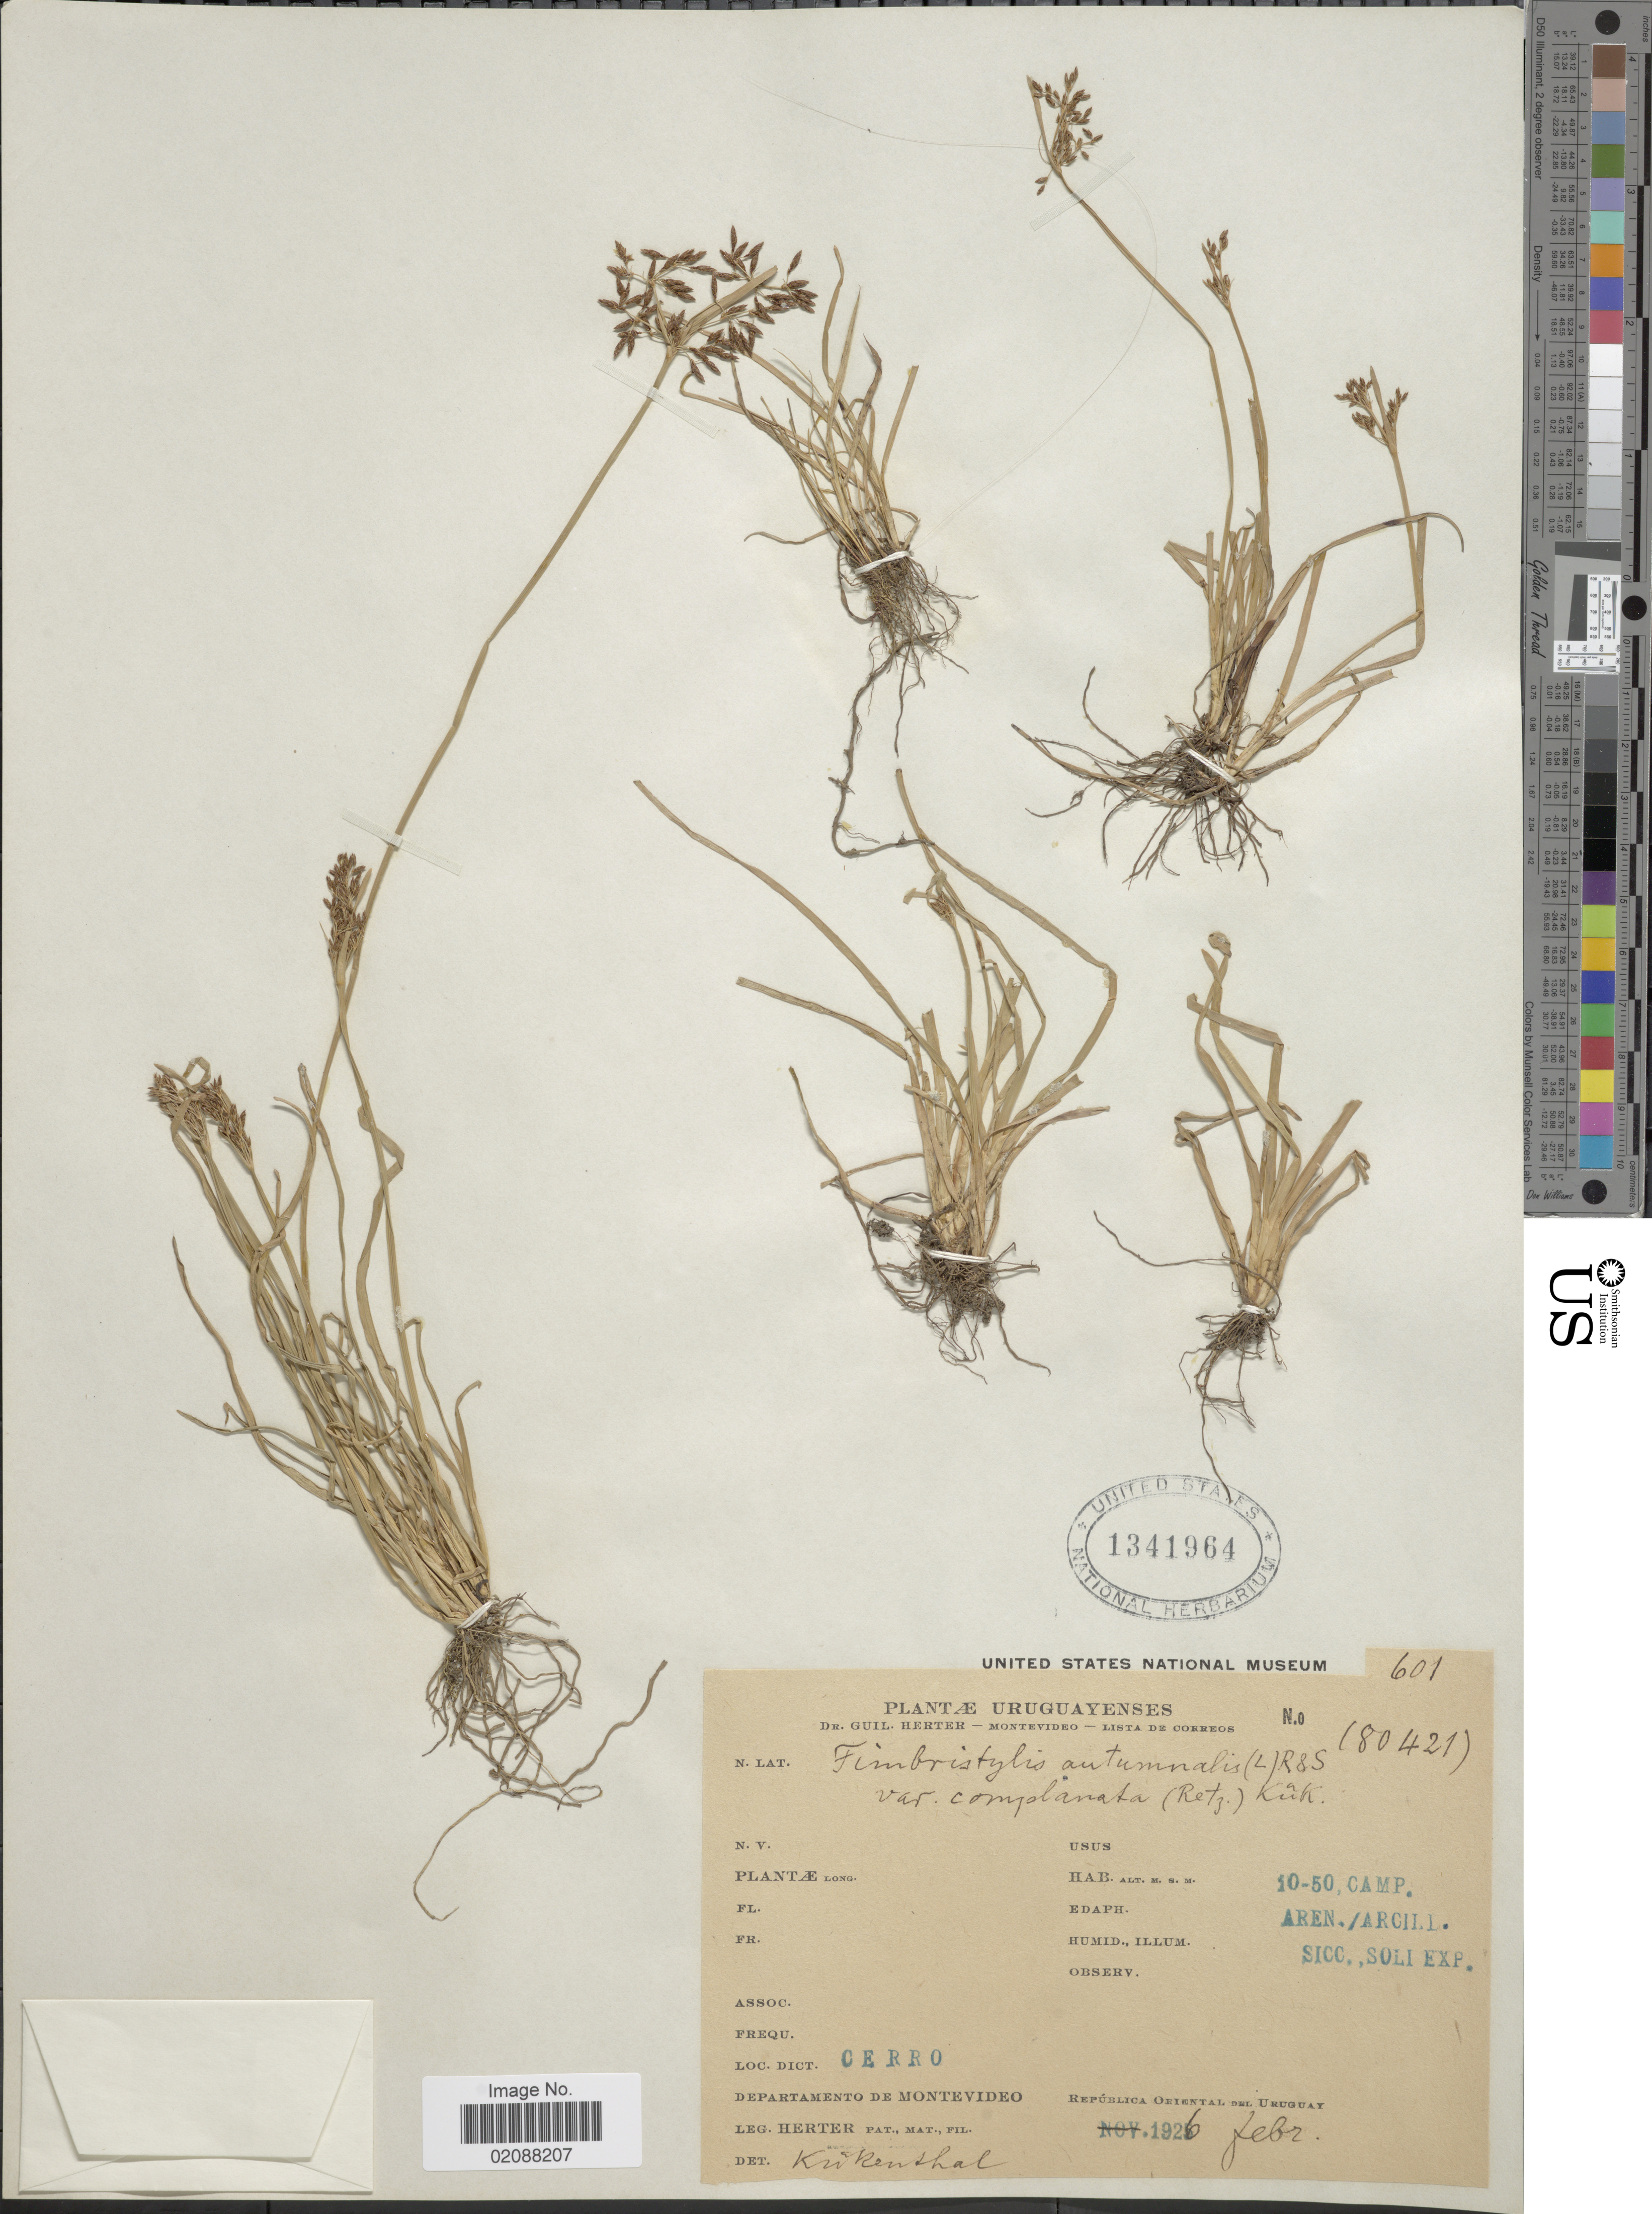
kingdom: Plantae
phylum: Tracheophyta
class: Liliopsida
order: Poales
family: Cyperaceae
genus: Fimbristylis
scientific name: Fimbristylis complanata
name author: (Retz.) Link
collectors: G. Herter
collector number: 601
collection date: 1926-02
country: Uruguay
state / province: Montevideo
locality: Cerro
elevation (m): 10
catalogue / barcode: US 1341964